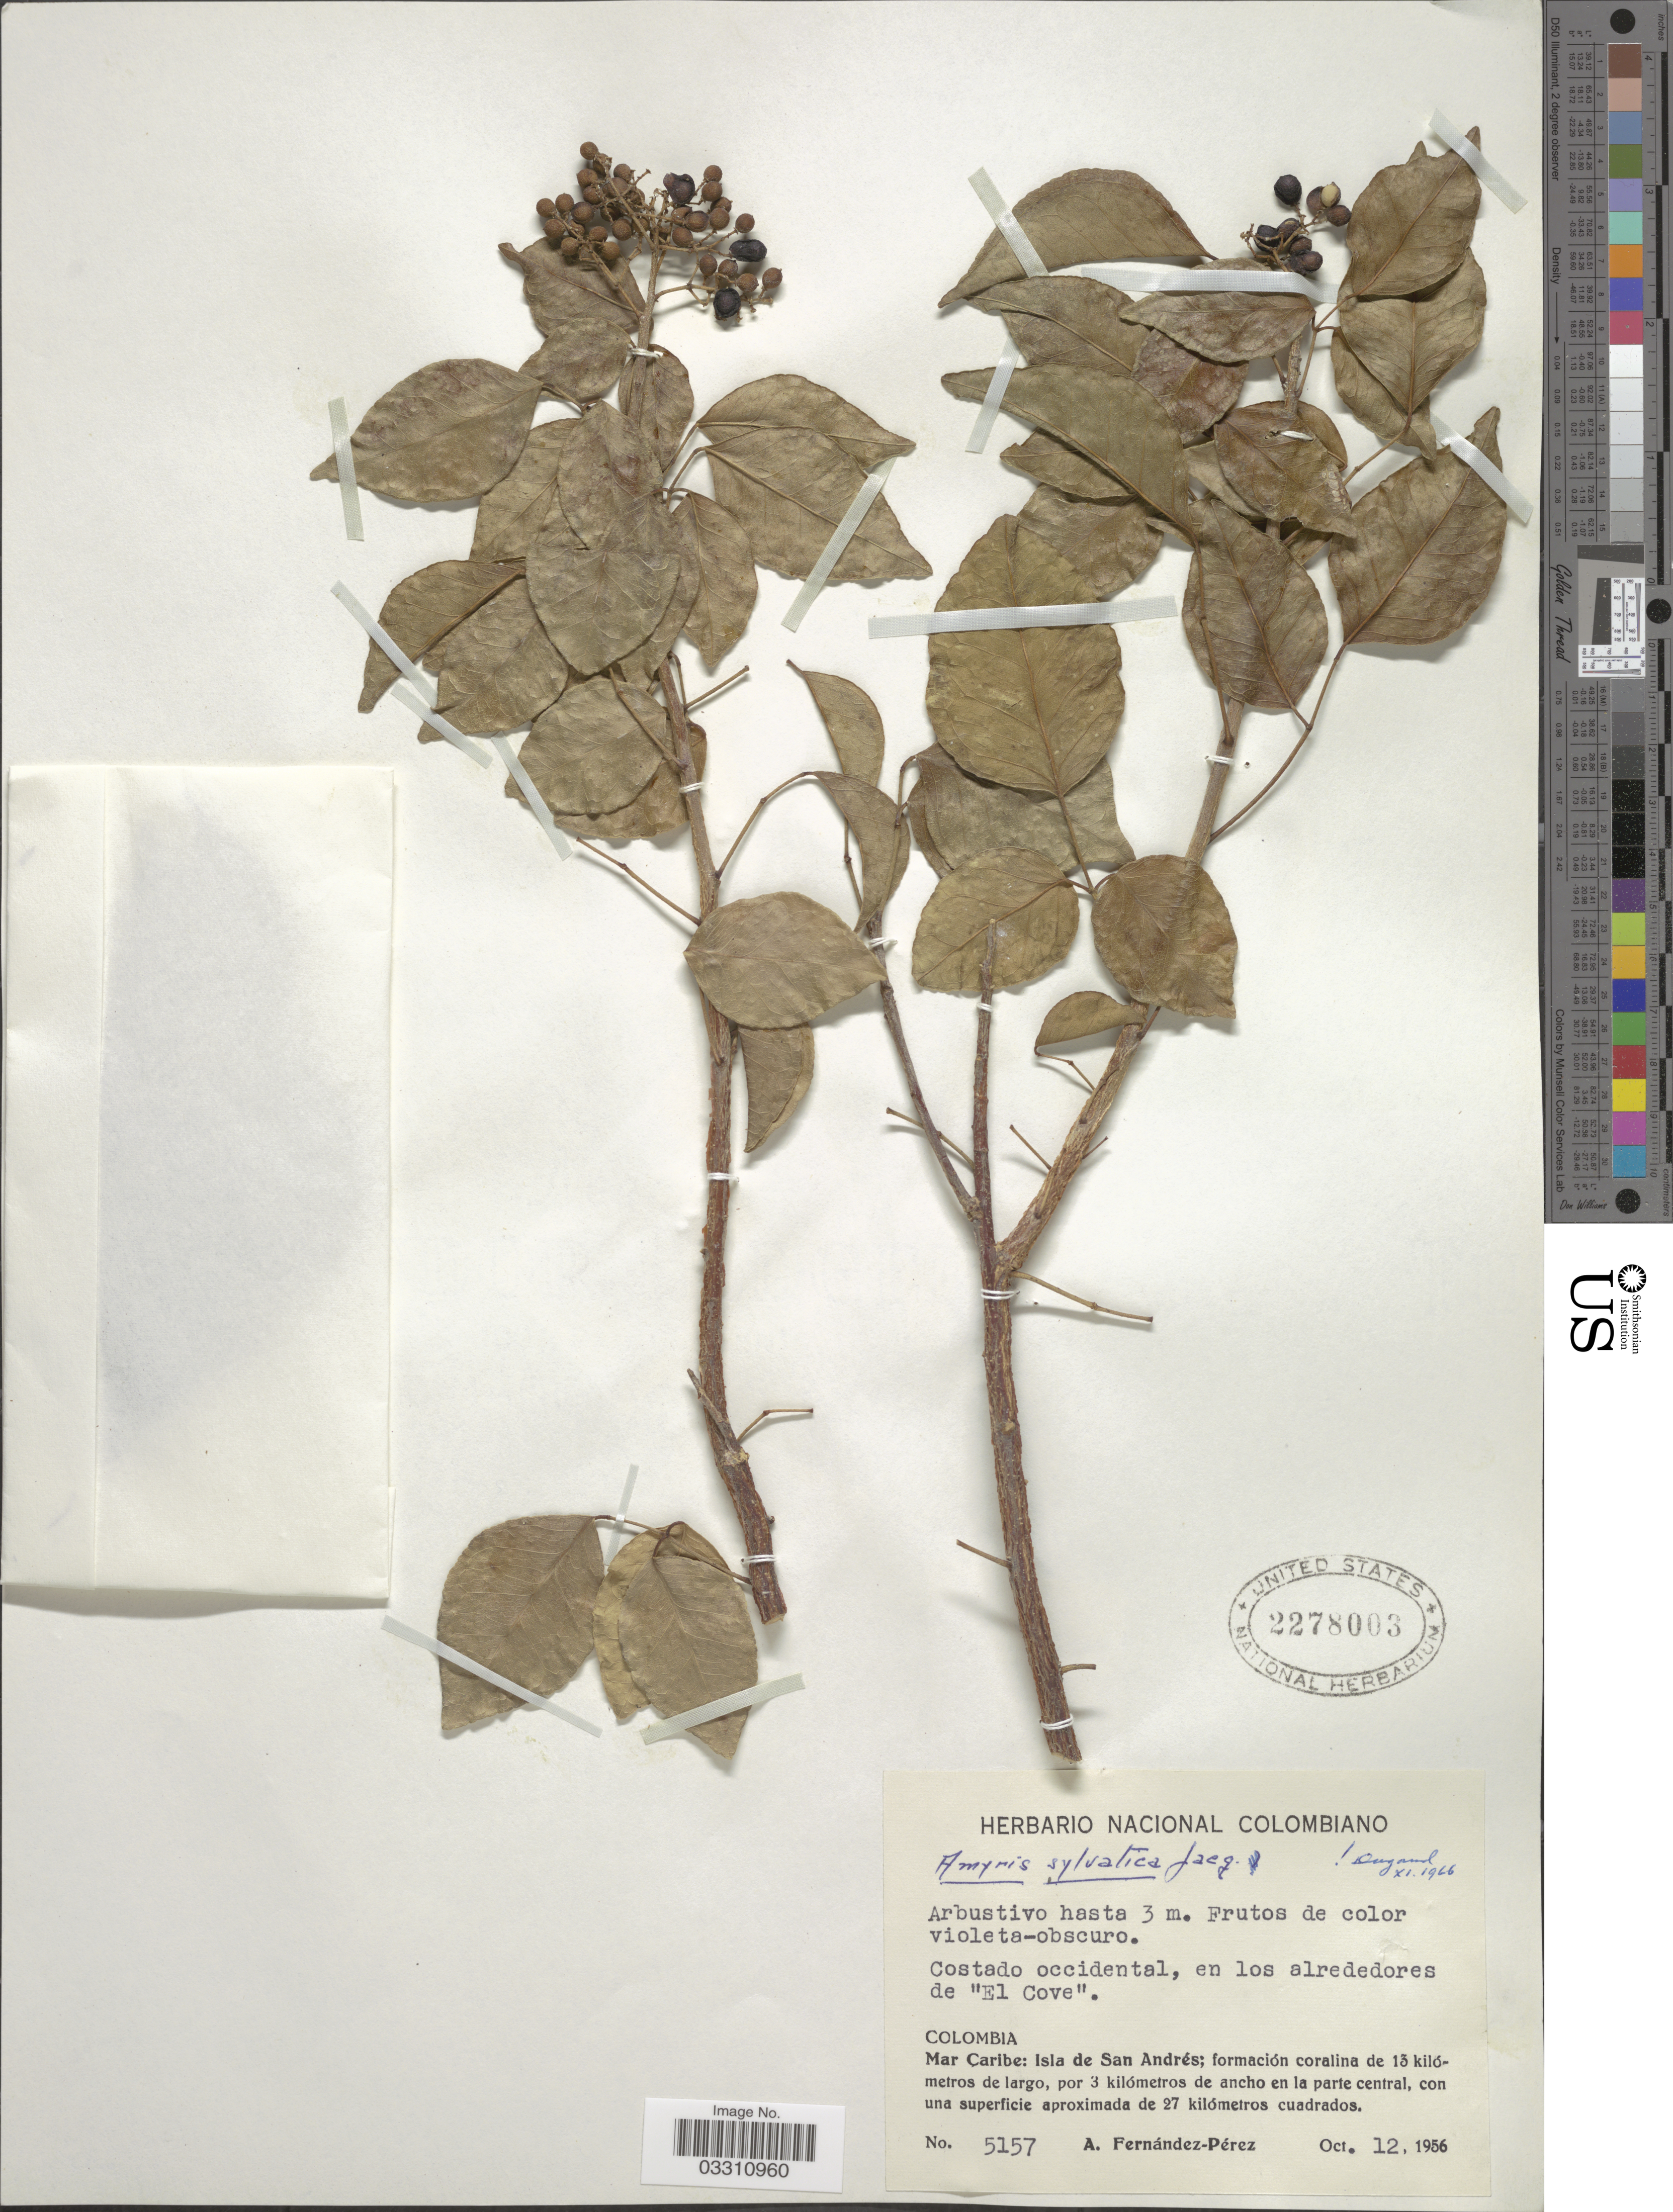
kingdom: Plantae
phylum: Tracheophyta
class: Magnoliopsida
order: Sapindales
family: Rutaceae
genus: Amyris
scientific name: Amyris sylvatica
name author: Jacq.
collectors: A. Fernández-Pérez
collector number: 5157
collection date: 1956-10-12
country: Colombia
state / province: San Andres y Providencia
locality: Costado occidental, en los alrededores de "El Cove", Mar Caribe: Isla de San Andrés; formación coralina de 13 kilómetros de largo, por 3 kilómetros de ancho en la parte central, con una superficie aproximada de 27 kilómetros cuadrados.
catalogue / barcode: US 2278003